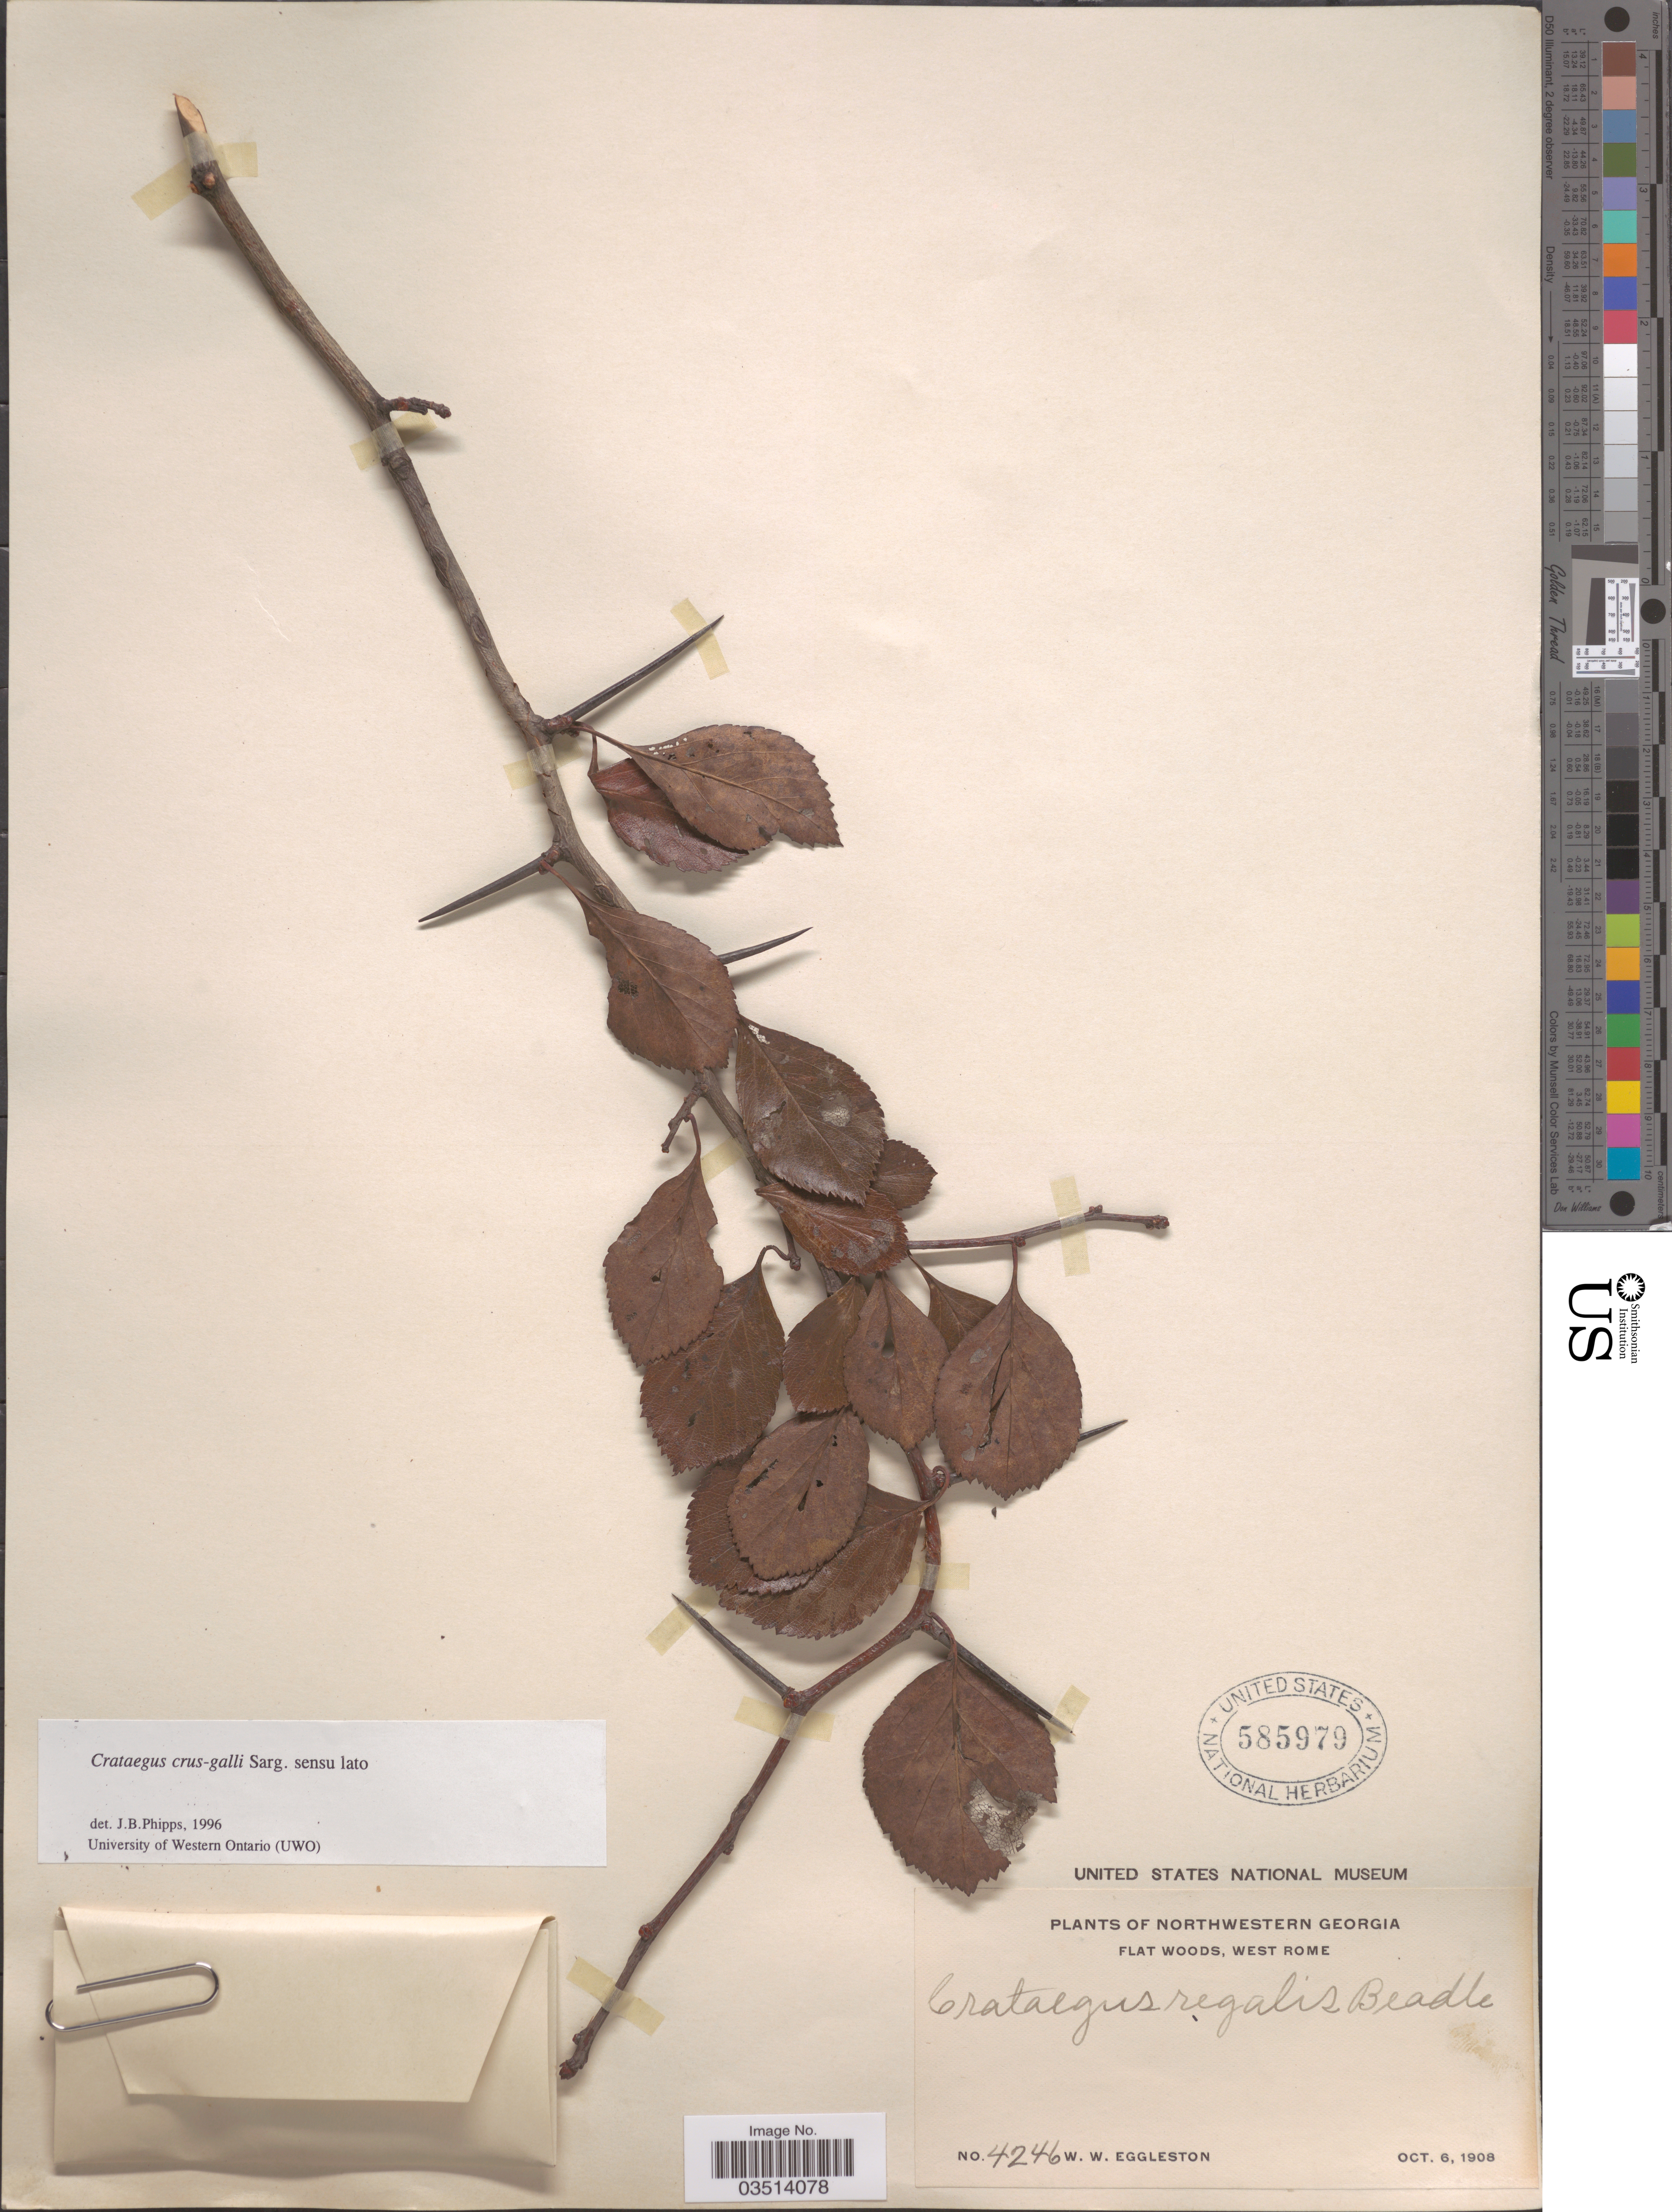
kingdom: Plantae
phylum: Tracheophyta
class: Magnoliopsida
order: Rosales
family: Rosaceae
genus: Crataegus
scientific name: Crataegus crus-galli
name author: L.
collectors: W. W. Eggleston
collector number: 4246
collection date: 1908-10-06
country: United States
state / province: Georgia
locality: Northwestern Georgia. Flat woods, West Rome.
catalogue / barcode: US 585979